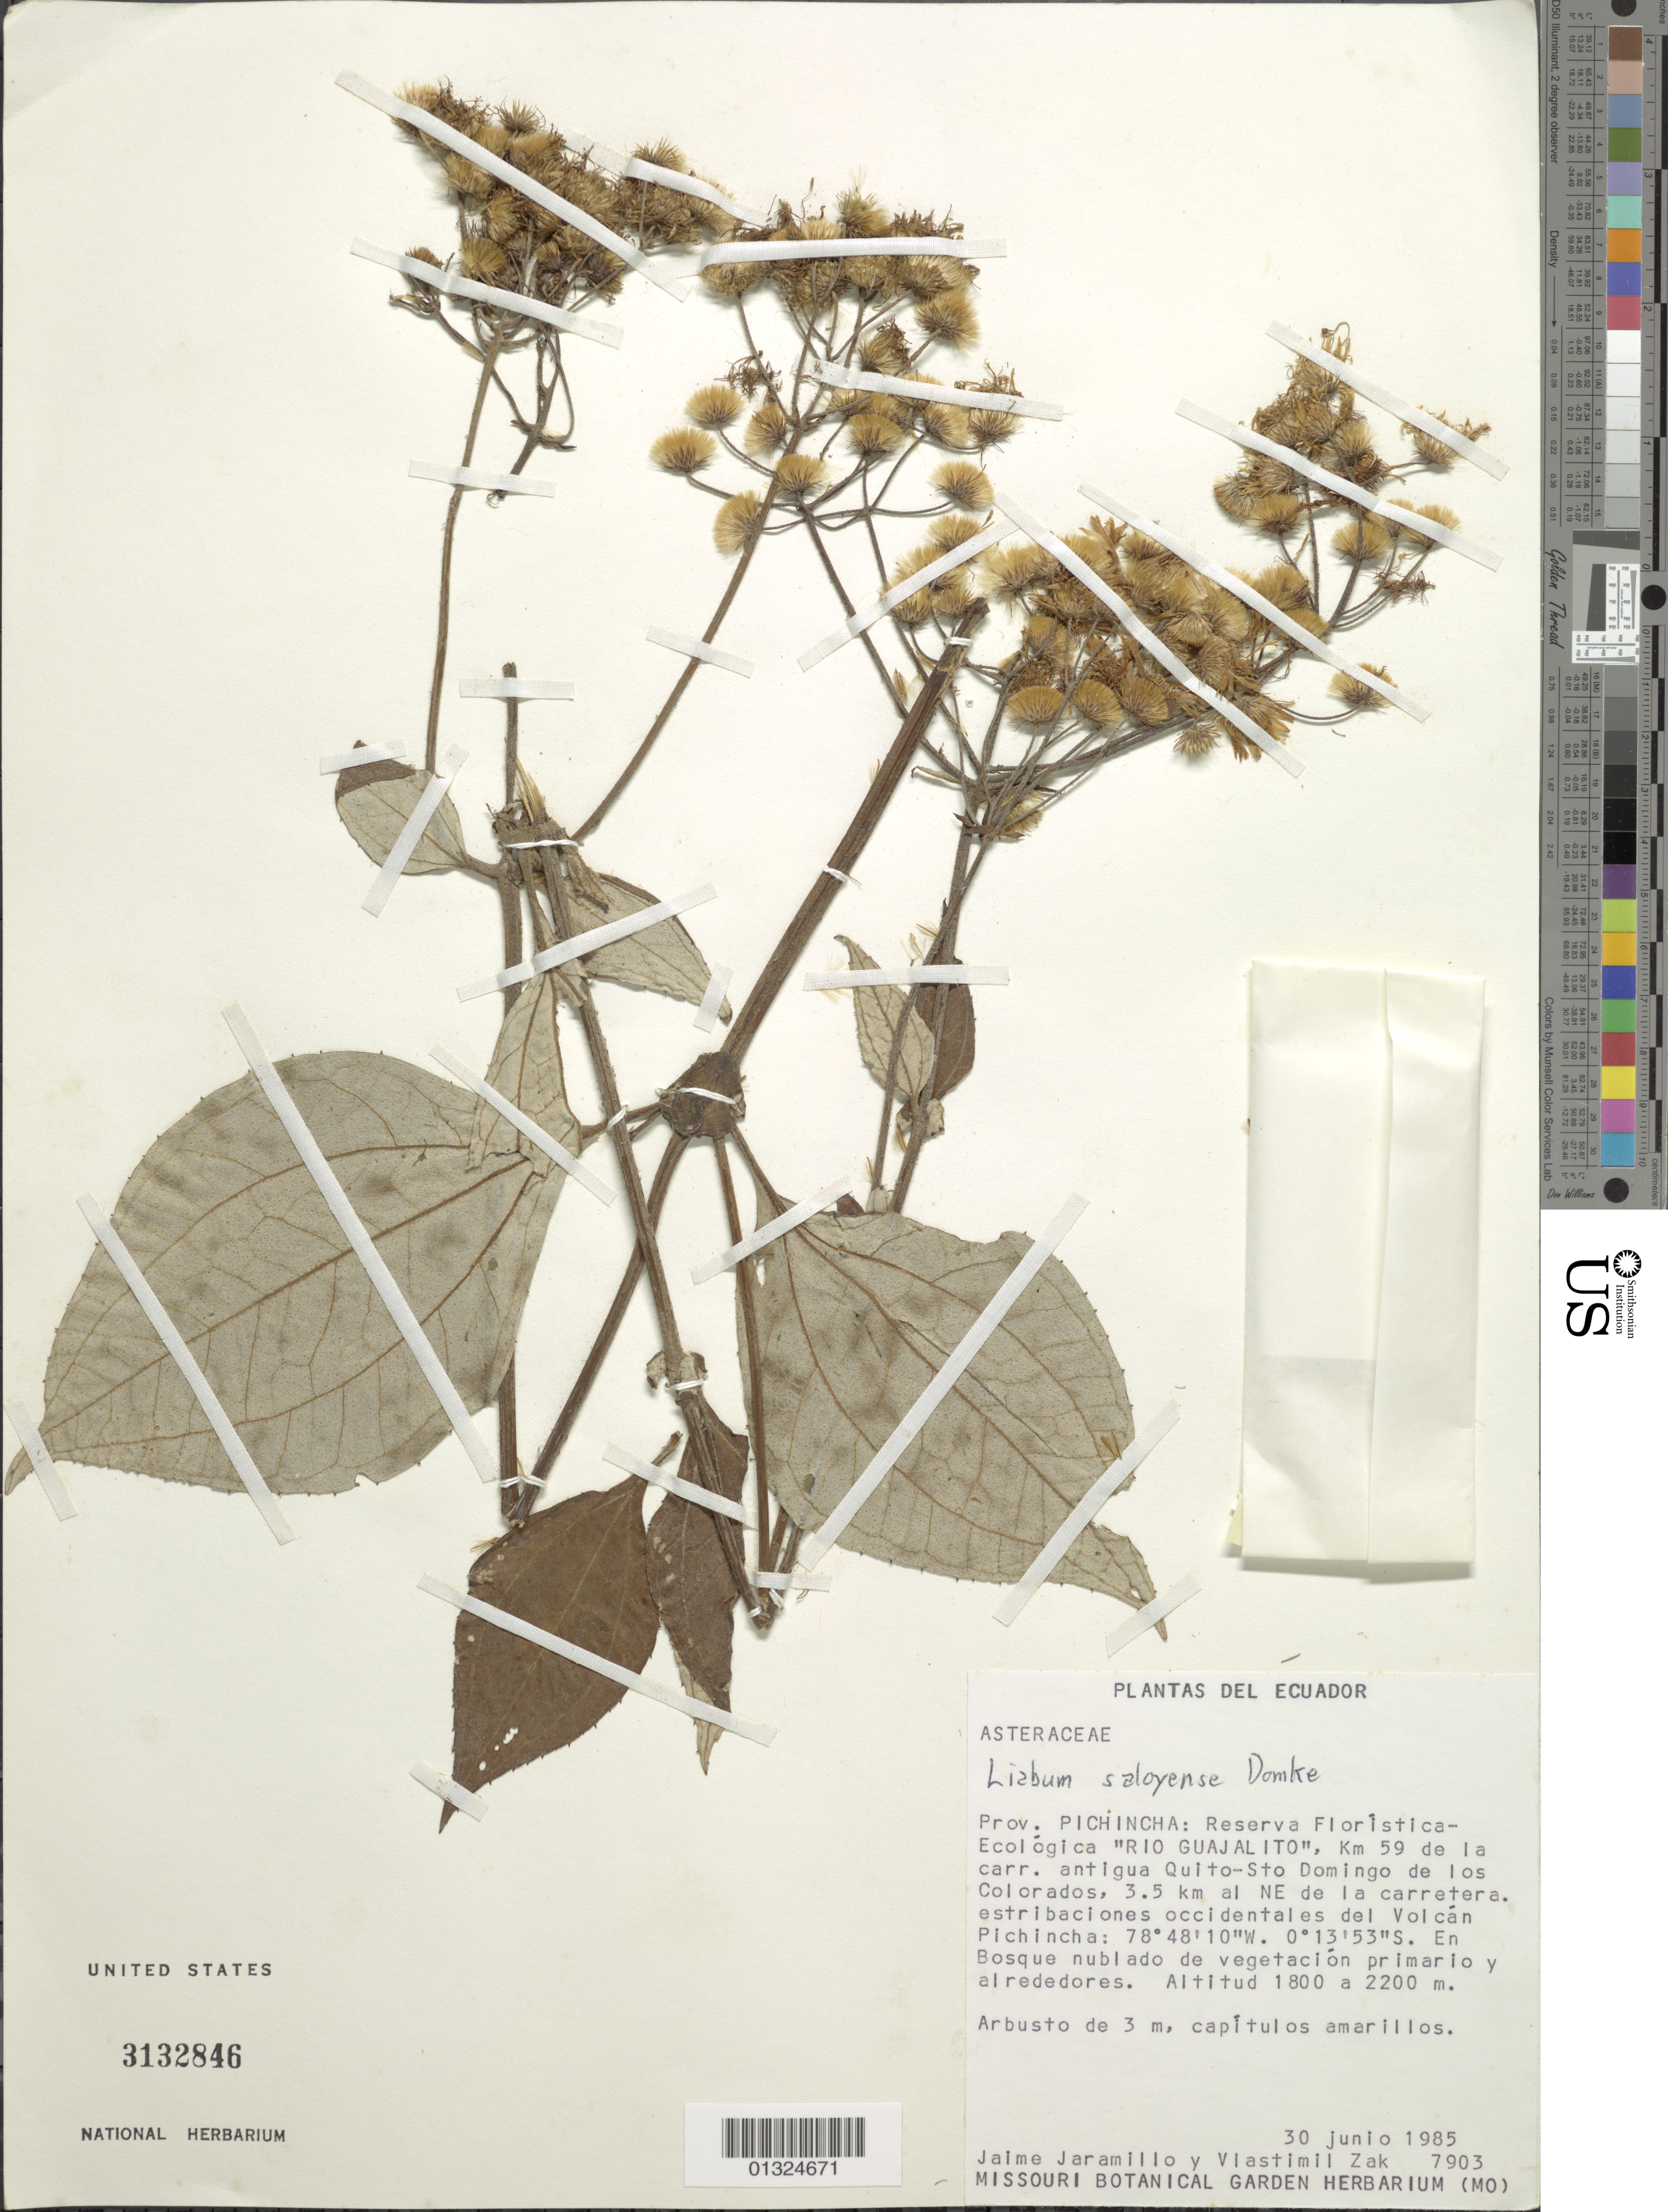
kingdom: Plantae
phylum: Tracheophyta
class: Magnoliopsida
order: Asterales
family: Asteraceae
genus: Liabum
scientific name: Liabum saloyense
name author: Domke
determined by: Robinson, H. E., (US), Smithsonian Institution - National Museum of Natural History (UNITED STATES)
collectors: J. L. Jaramillo & V. Zak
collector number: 7903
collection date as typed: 6/30/1985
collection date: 1985-06-30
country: Ecuador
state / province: Pichincha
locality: Pichincha. Reserva Florística- Ecológica "Rio Guajalito", Km 59 de la carr. antigua Quito - Sto Domingo de los Colorados, 3.5 km al NE de la carretera. estribaciones occidentales del Volcán Pichincha: En bosque nublado de vegetación primario y alrededores.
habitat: Bosque nublado de vegetacion primario y alrededores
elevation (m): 1800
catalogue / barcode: US 3132846